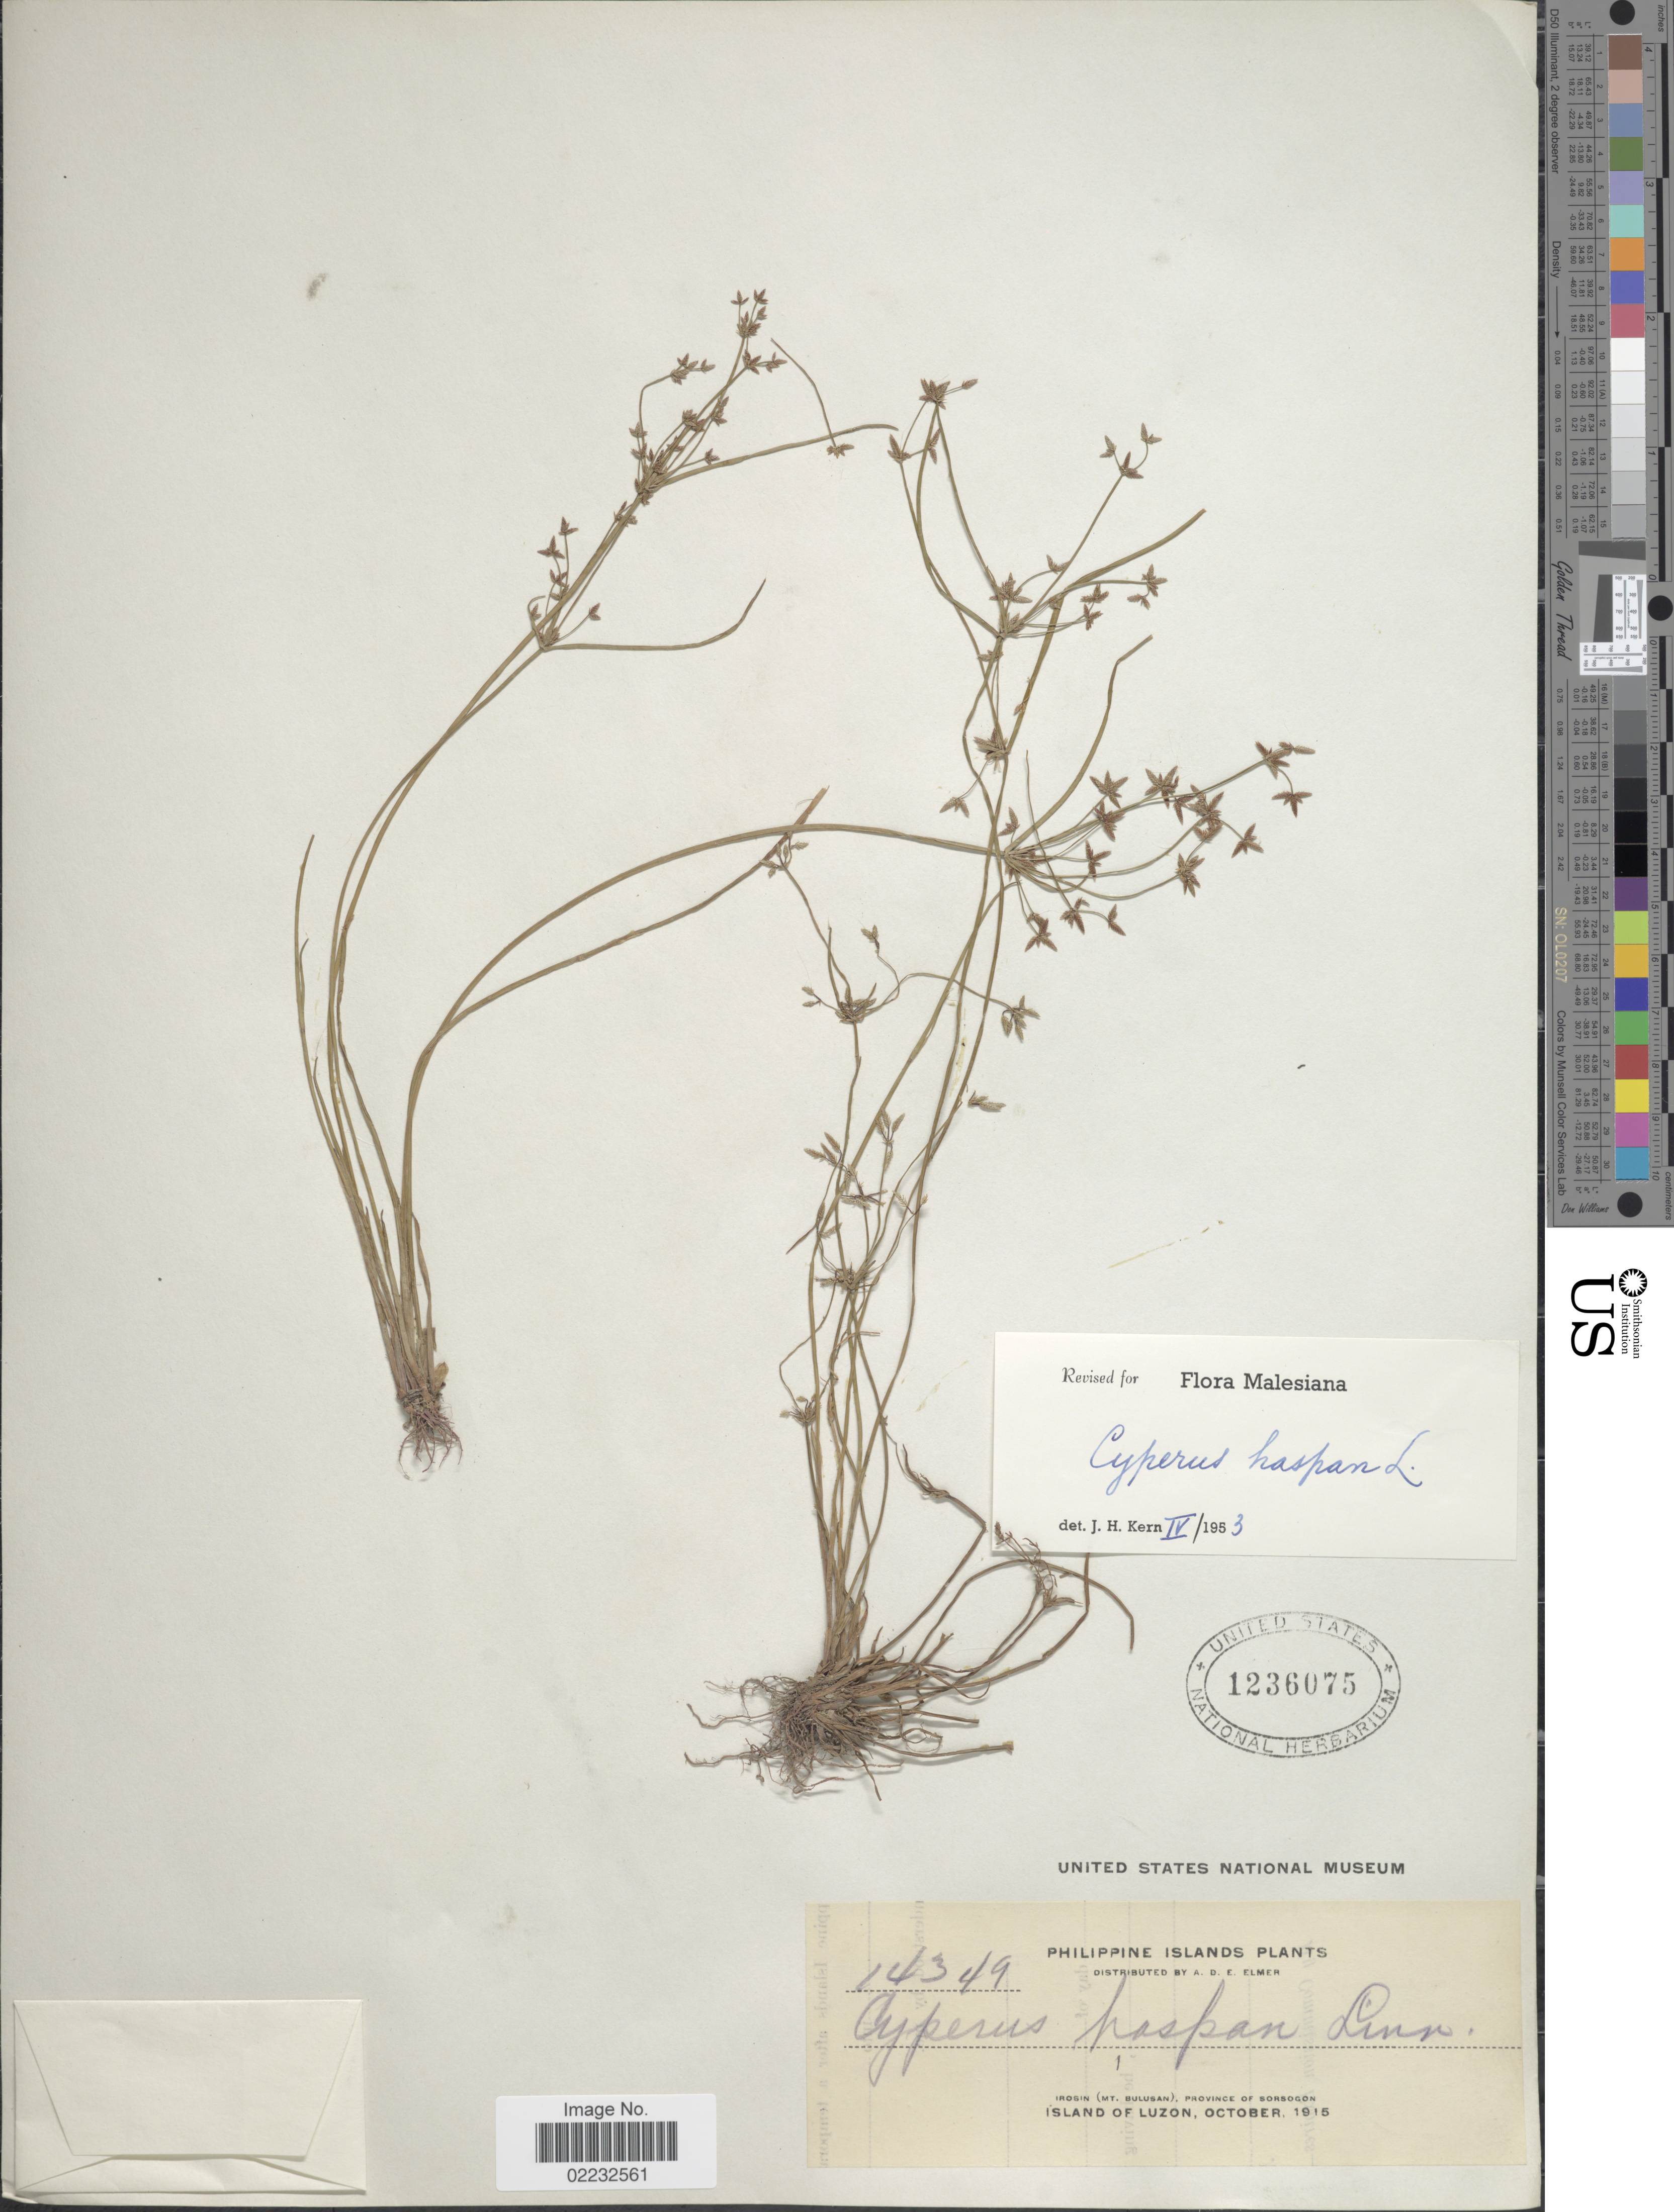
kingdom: Plantae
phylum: Tracheophyta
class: Liliopsida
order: Poales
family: Cyperaceae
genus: Cyperus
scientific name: Cyperus haspan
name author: L.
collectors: A. D. E. Elmer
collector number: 14349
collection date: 1915-10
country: Philippines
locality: Irosin (Mt. Bulusan), province of Sorsogon, Island of Luzon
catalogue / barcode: US 1236075